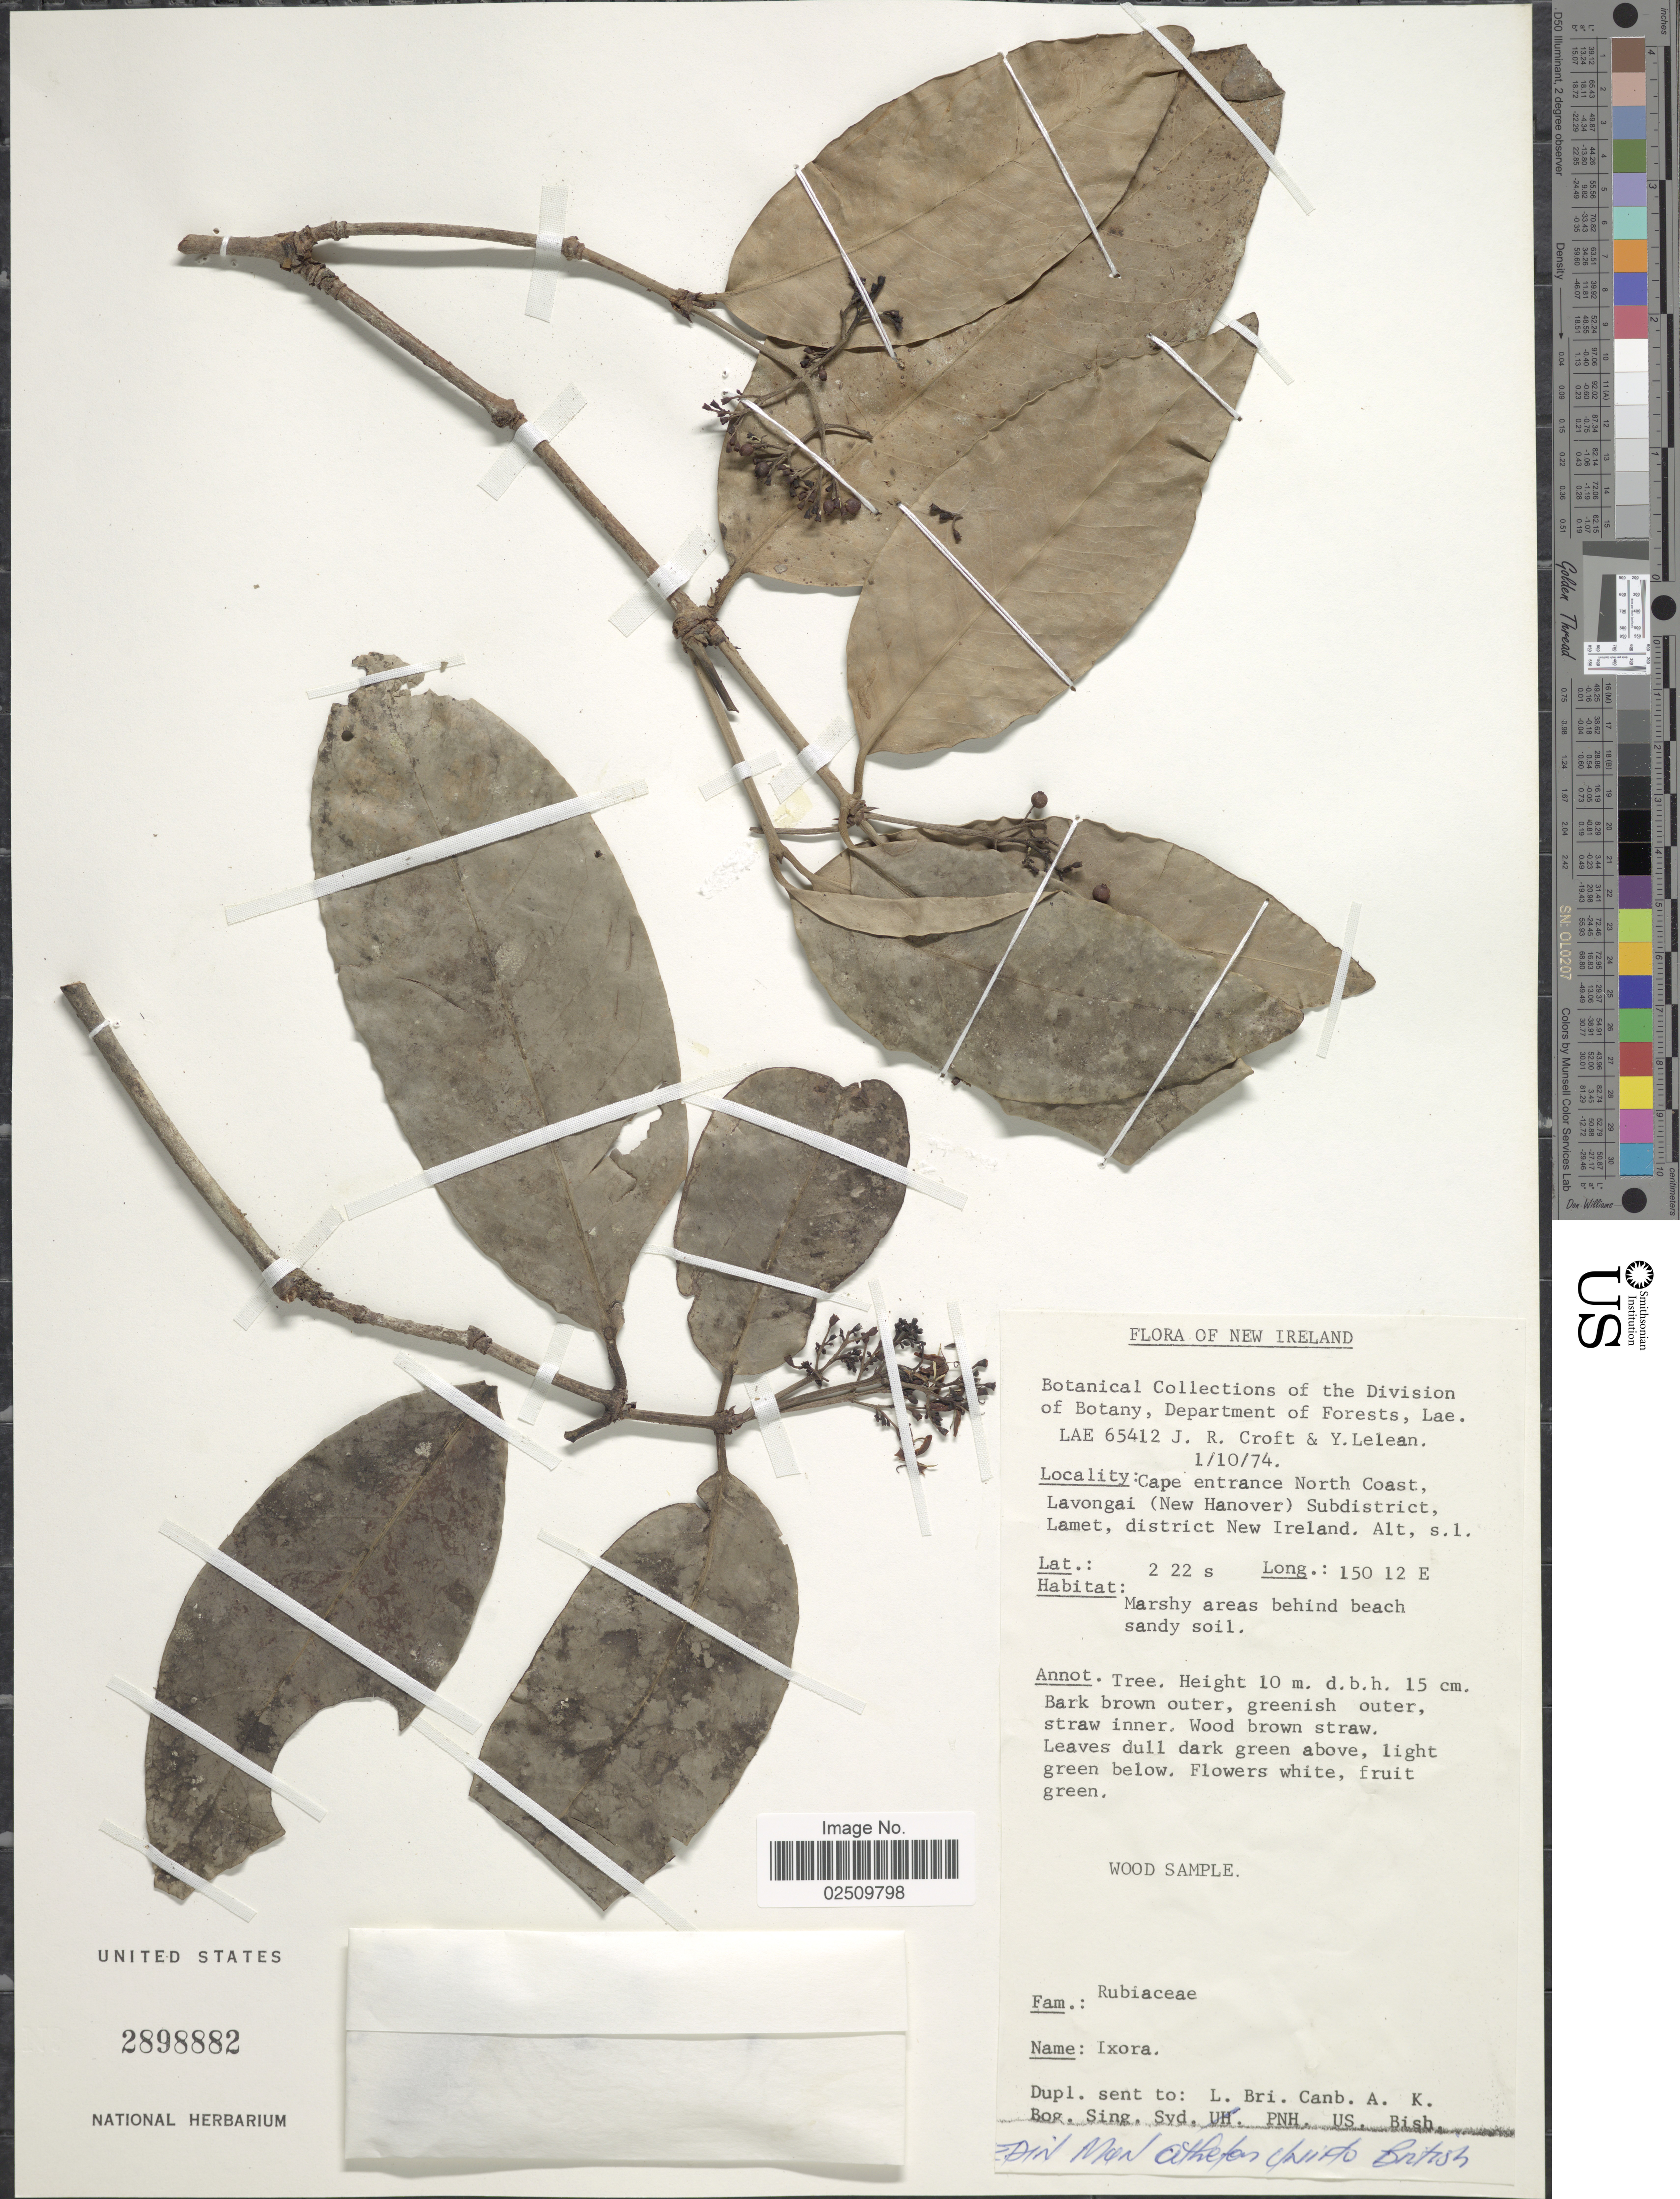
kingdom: Plantae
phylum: Tracheophyta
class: Magnoliopsida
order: Gentianales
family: Rubiaceae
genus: Ixora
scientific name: Ixora sp.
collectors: J. R. Croft & Y. Lelean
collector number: LAE65412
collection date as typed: Transcribed d/m/y: 1/10/74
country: Papua New Guinea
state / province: New Ireland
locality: New Britain. Cape entrance North Coast, Lavongai (New Hanover) Subdistrict, Lamet, district New Ireland.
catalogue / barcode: US 2898882